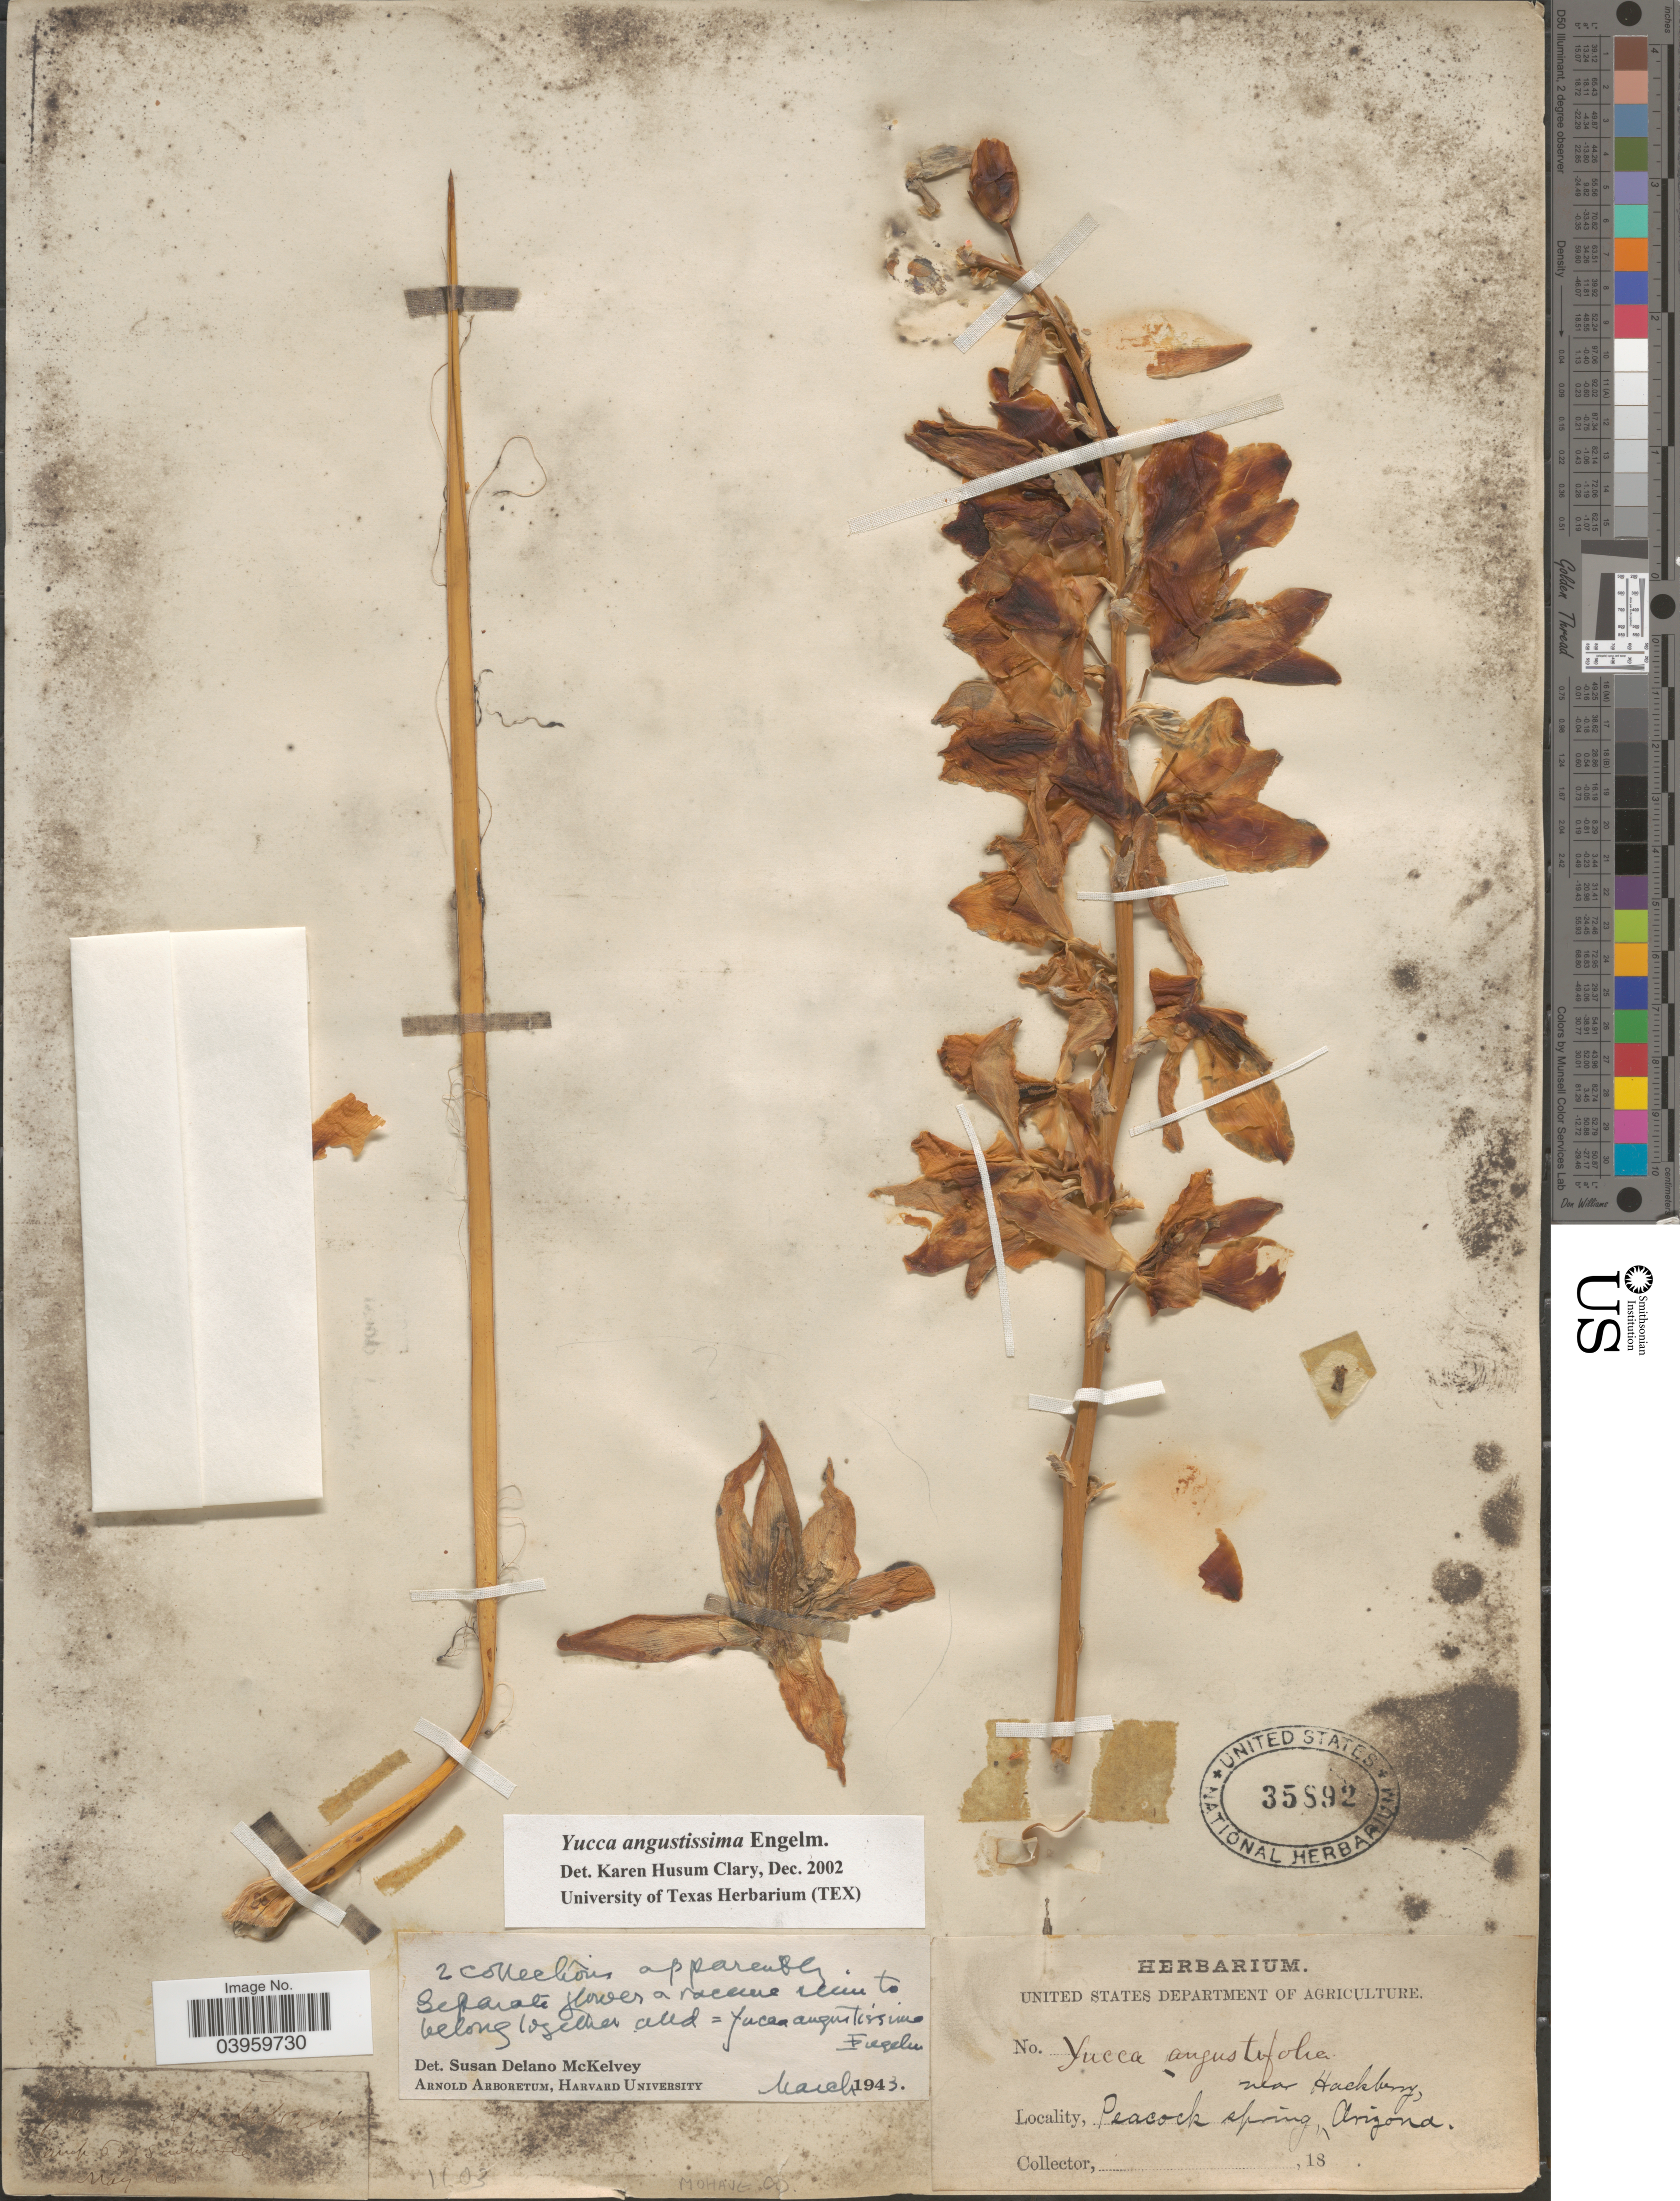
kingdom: Plantae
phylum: Tracheophyta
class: Liliopsida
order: Asparagales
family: Asparagaceae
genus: Yucca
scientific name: Yucca angustissima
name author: Engelm. ex Trel.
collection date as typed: Transcribed d/m/y: /5/25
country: United States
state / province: Arizona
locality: Near Hackberry, Peacock spring. Mohave Co. Camp 65, Santa Fe.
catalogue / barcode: US 35892